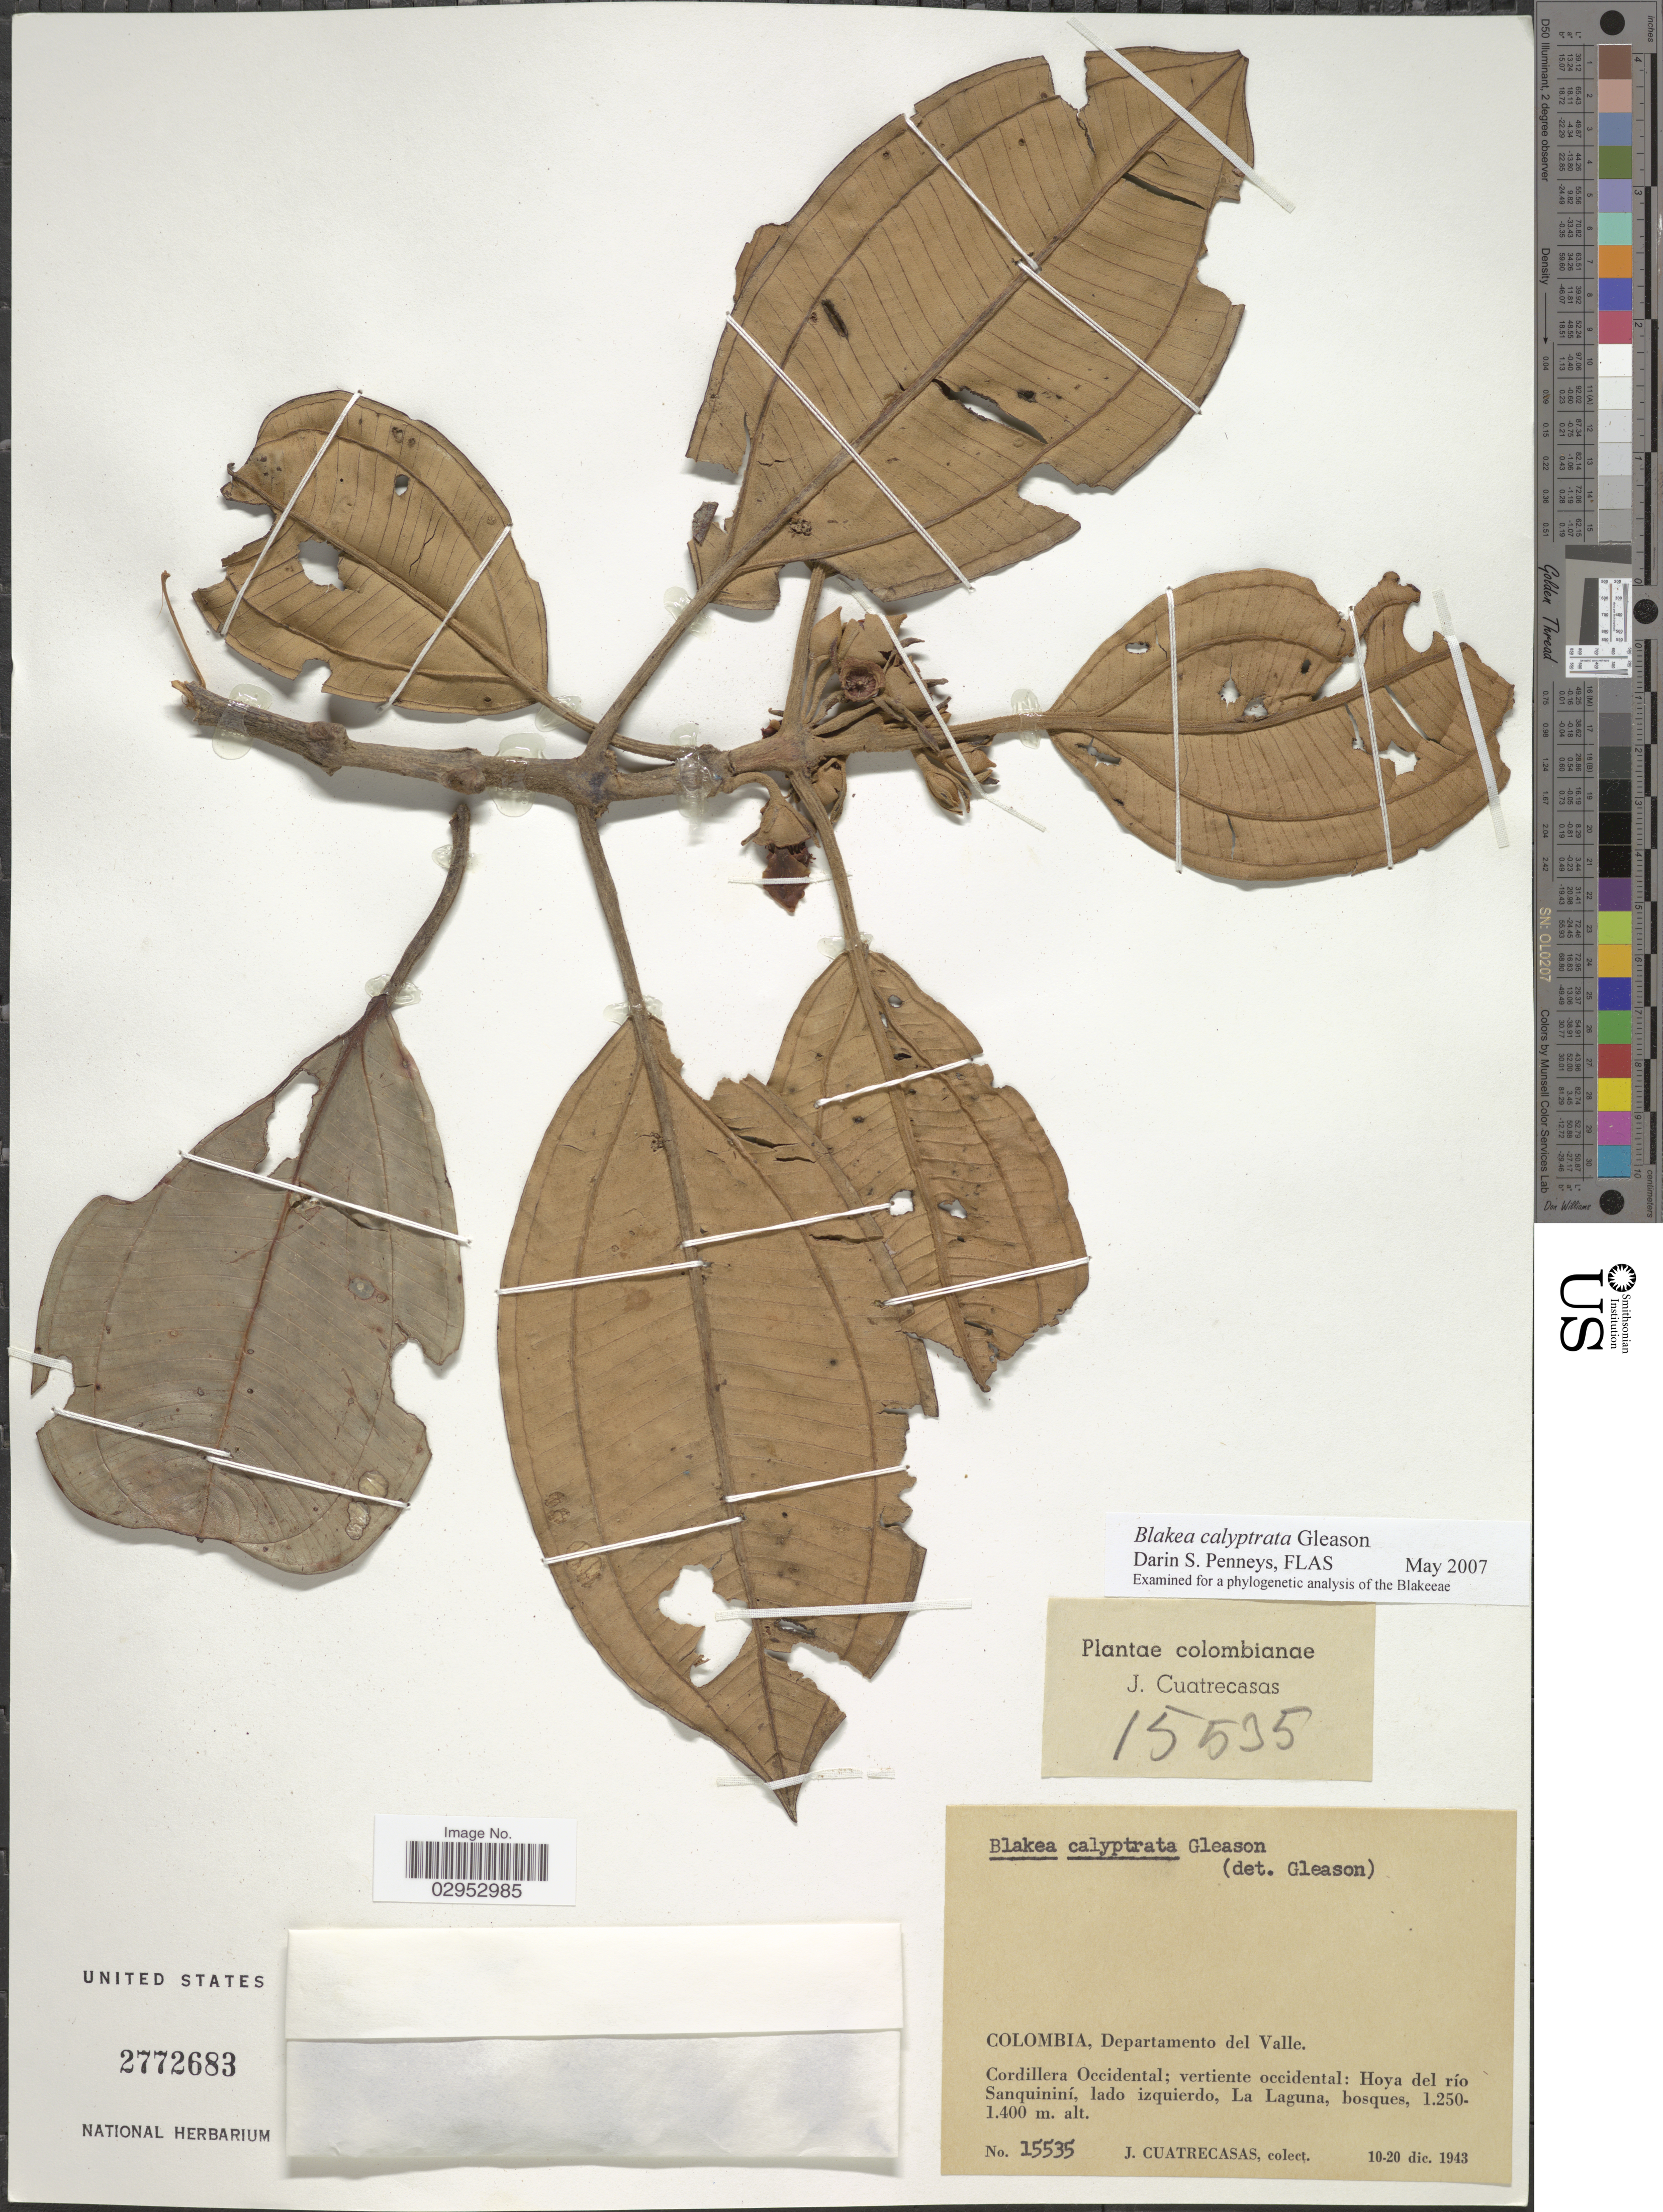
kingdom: Plantae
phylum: Tracheophyta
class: Magnoliopsida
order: Myrtales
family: Melastomataceae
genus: Blakea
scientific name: Blakea calyptrata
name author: Gleason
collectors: J. Cuatrecasas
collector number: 15535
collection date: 1943-12-10/1943-12-20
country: Colombia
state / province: Valle del Cauca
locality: Departamento del Valle. Cordillera Occidental; vertiente occidental: Hoya del río Sanquininí, lado izquierdo, La Laguna.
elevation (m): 1250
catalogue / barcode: US 2772683